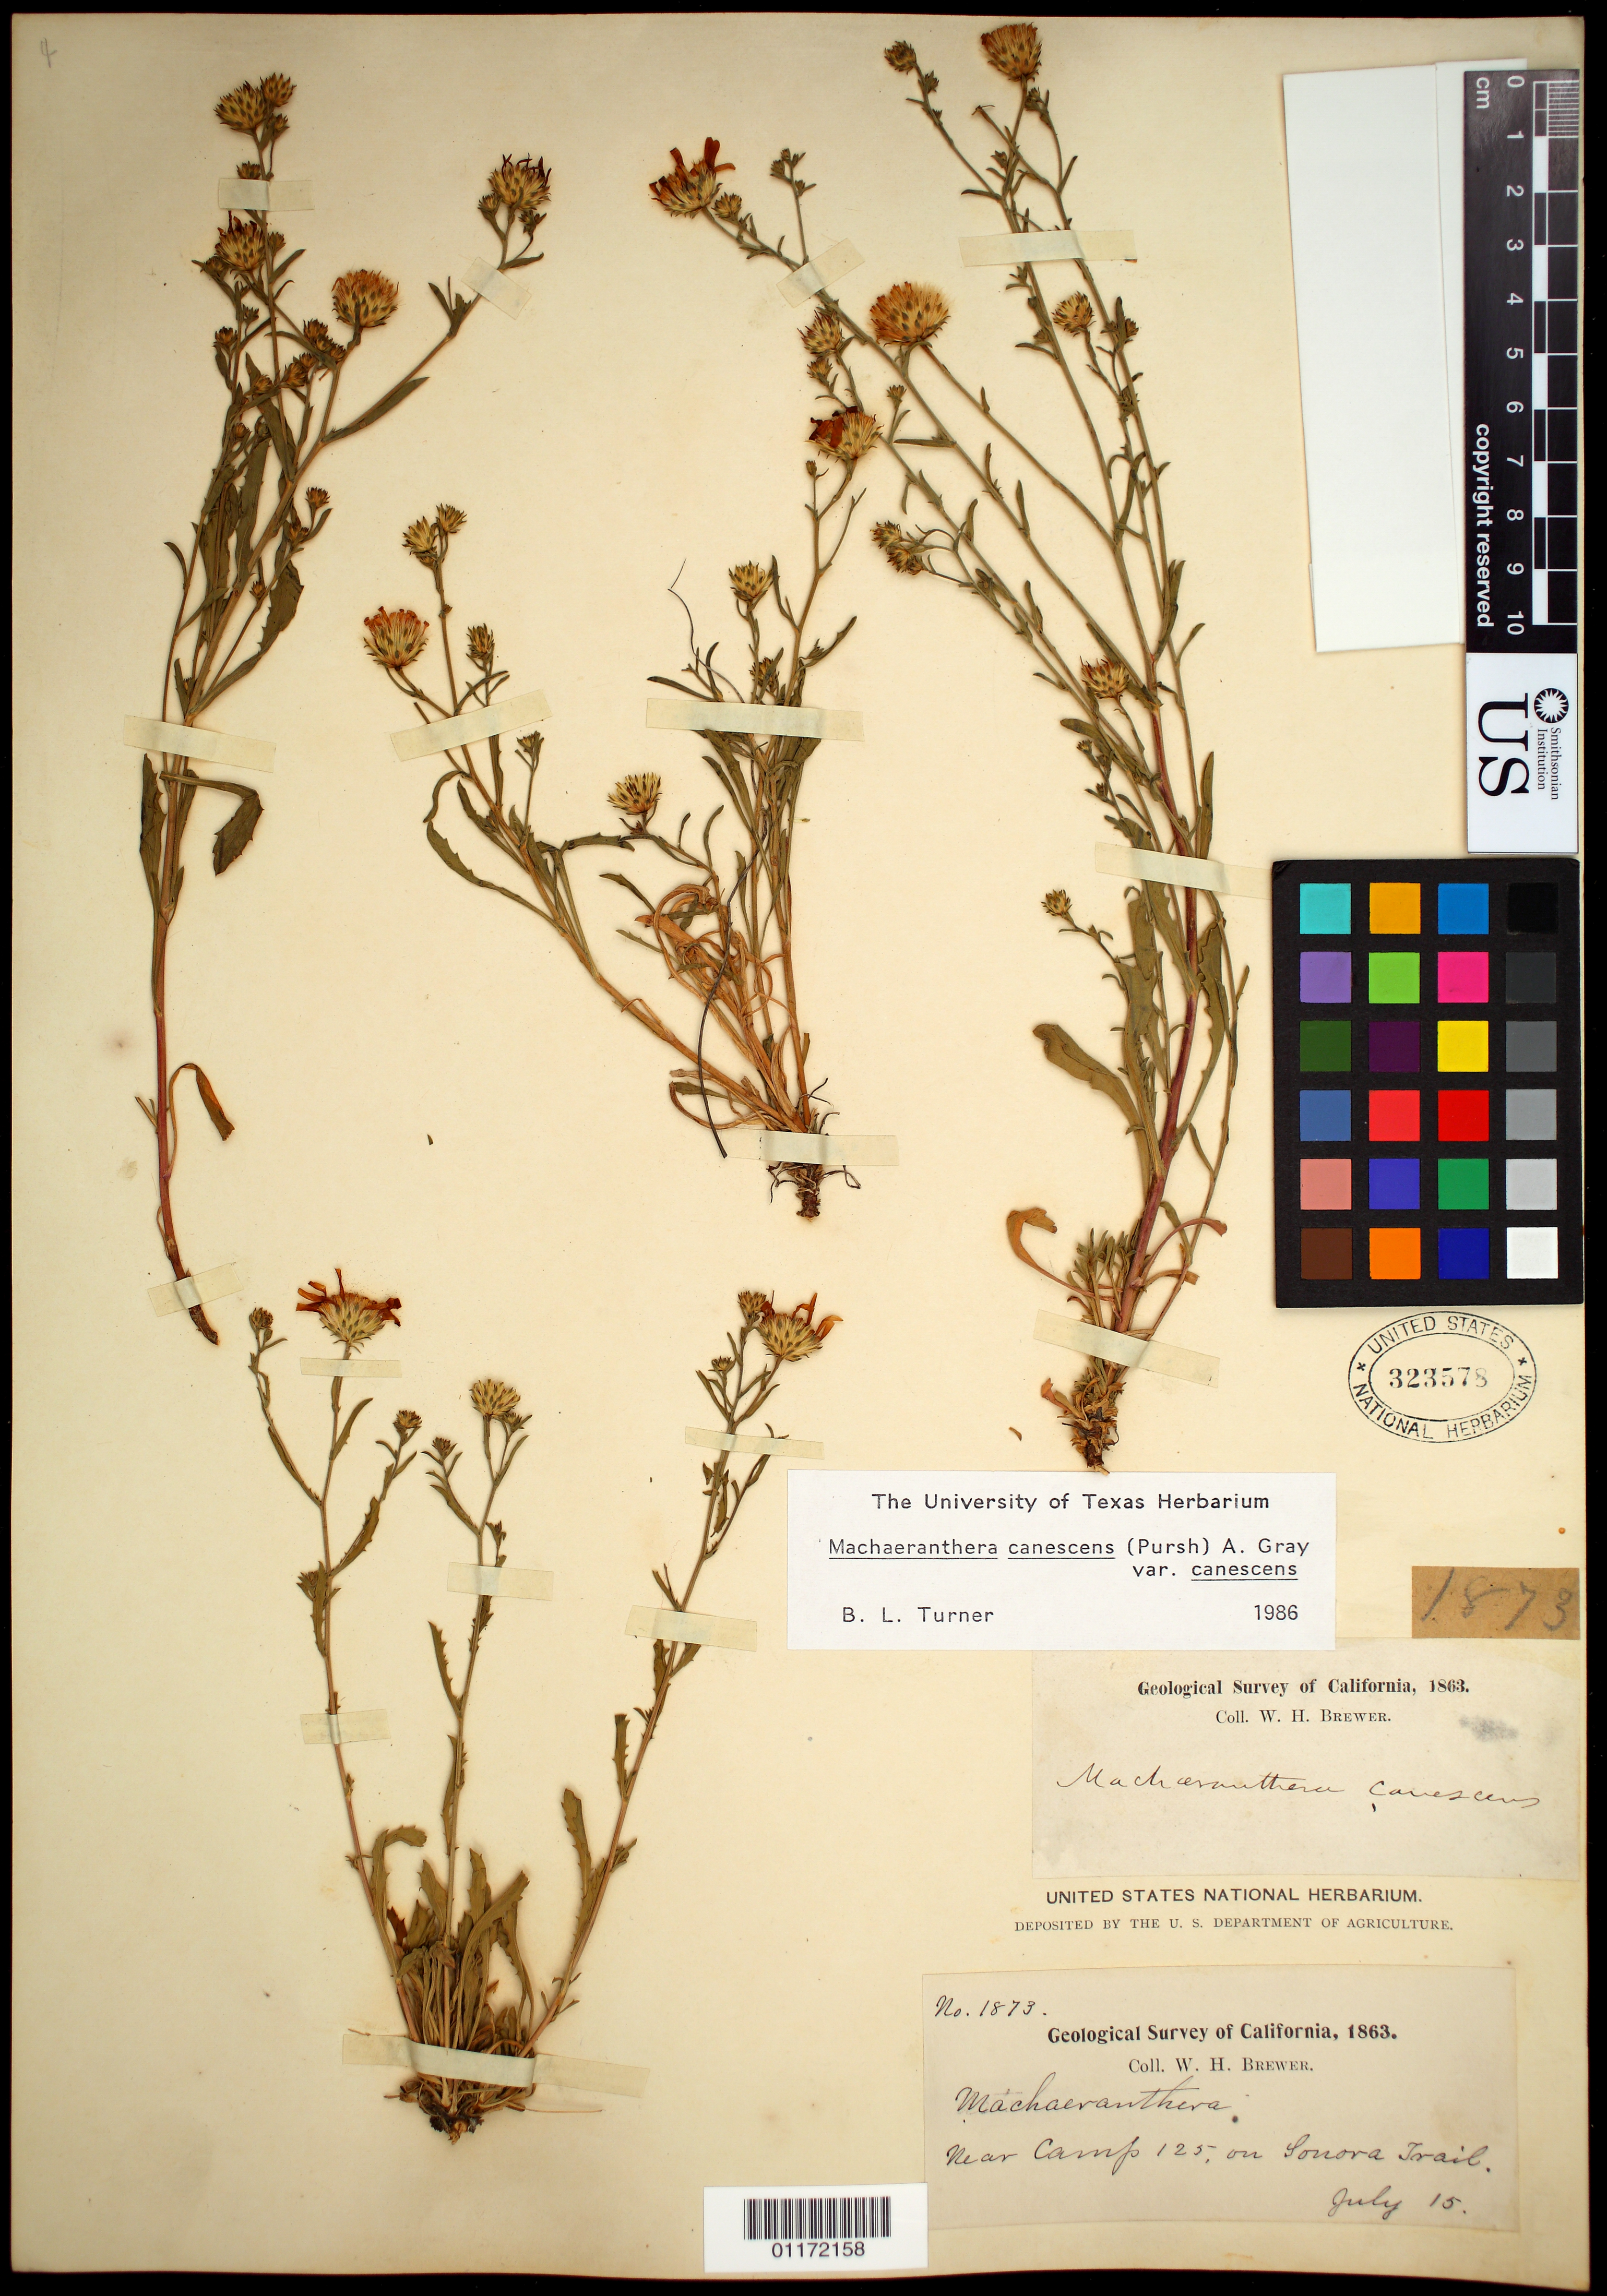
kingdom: Plantae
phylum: Tracheophyta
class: Magnoliopsida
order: Asterales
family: Asteraceae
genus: Machaeranthera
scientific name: Machaeranthera canescens var. canescens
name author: (Pursh) A. Gray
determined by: Turner, B. L.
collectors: W. H. Brewer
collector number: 1873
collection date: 1863-07-05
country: United States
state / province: California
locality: near Camp 125, on Sonora Trail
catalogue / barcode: US 323578